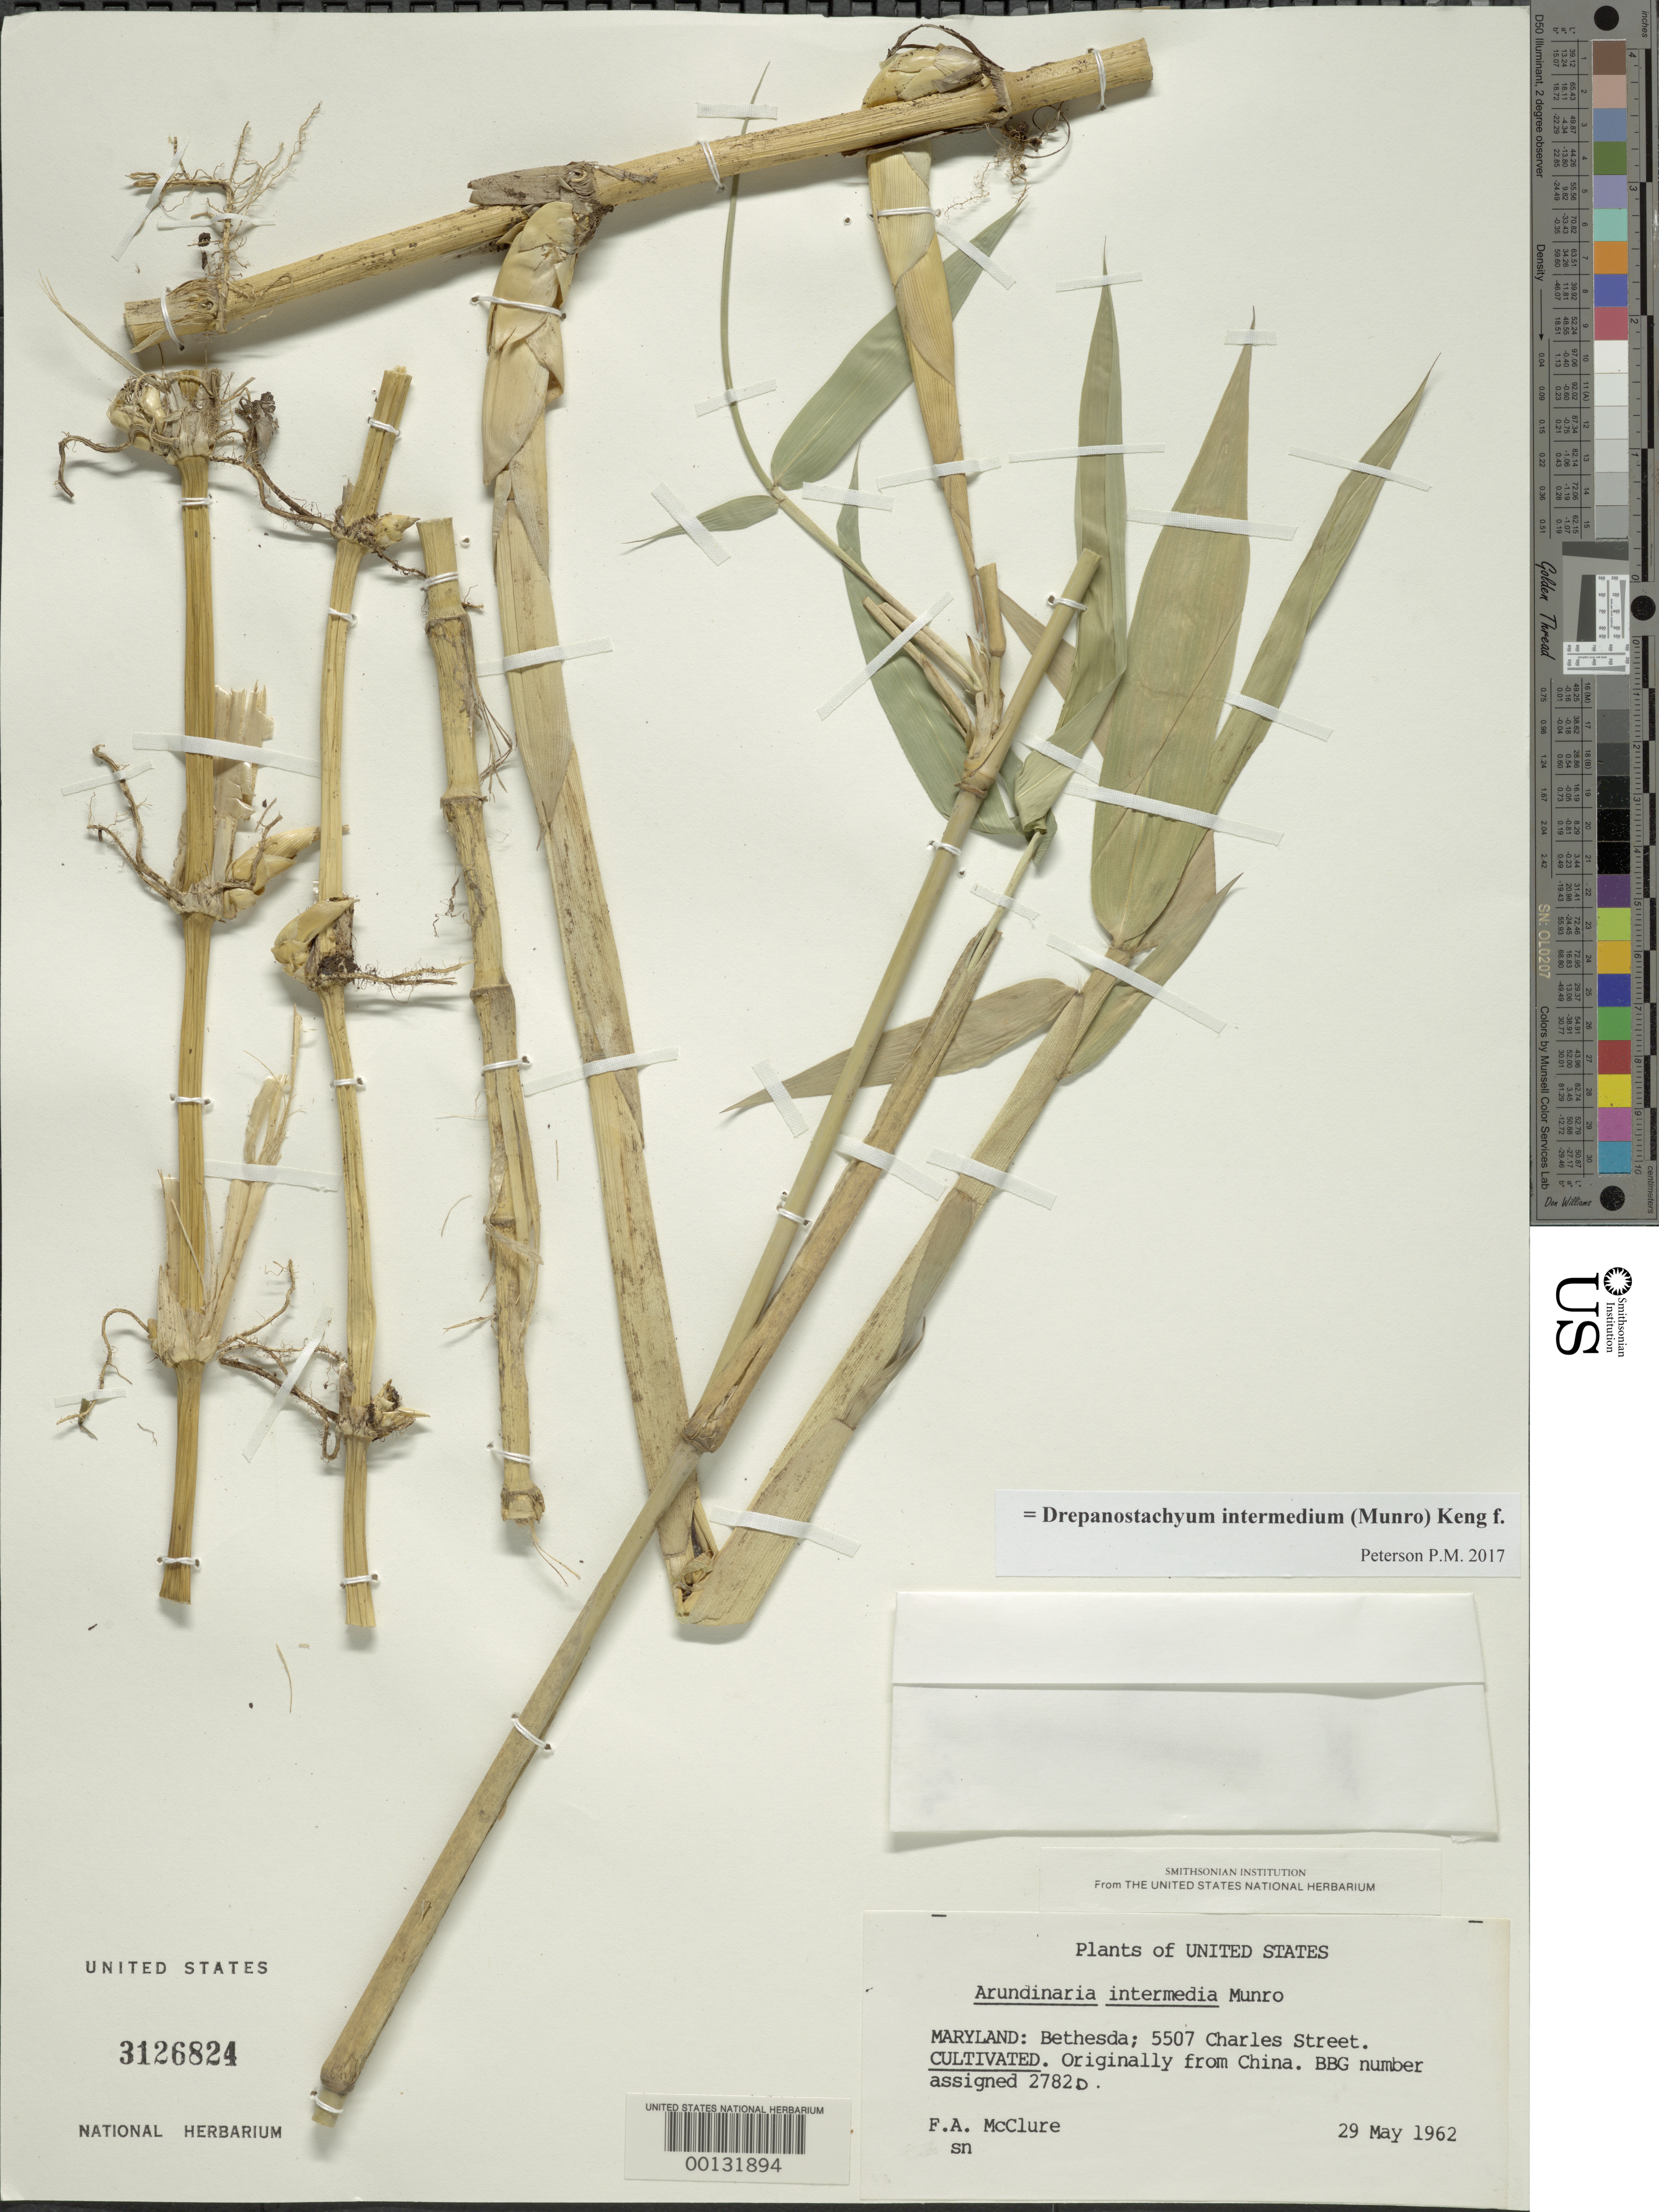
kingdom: Plantae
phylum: Tracheophyta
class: Liliopsida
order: Poales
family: Poaceae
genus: Drepanostachyum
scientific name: Drepanostachyum intermedium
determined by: Poaceae Reorganization Project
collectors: F. A. McClure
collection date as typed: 29 May 1962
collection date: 1962-05-29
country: United States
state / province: Maryland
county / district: Montgomery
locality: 5507 Charles Street, Bethesda (McClure's Garden)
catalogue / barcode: US 3126824